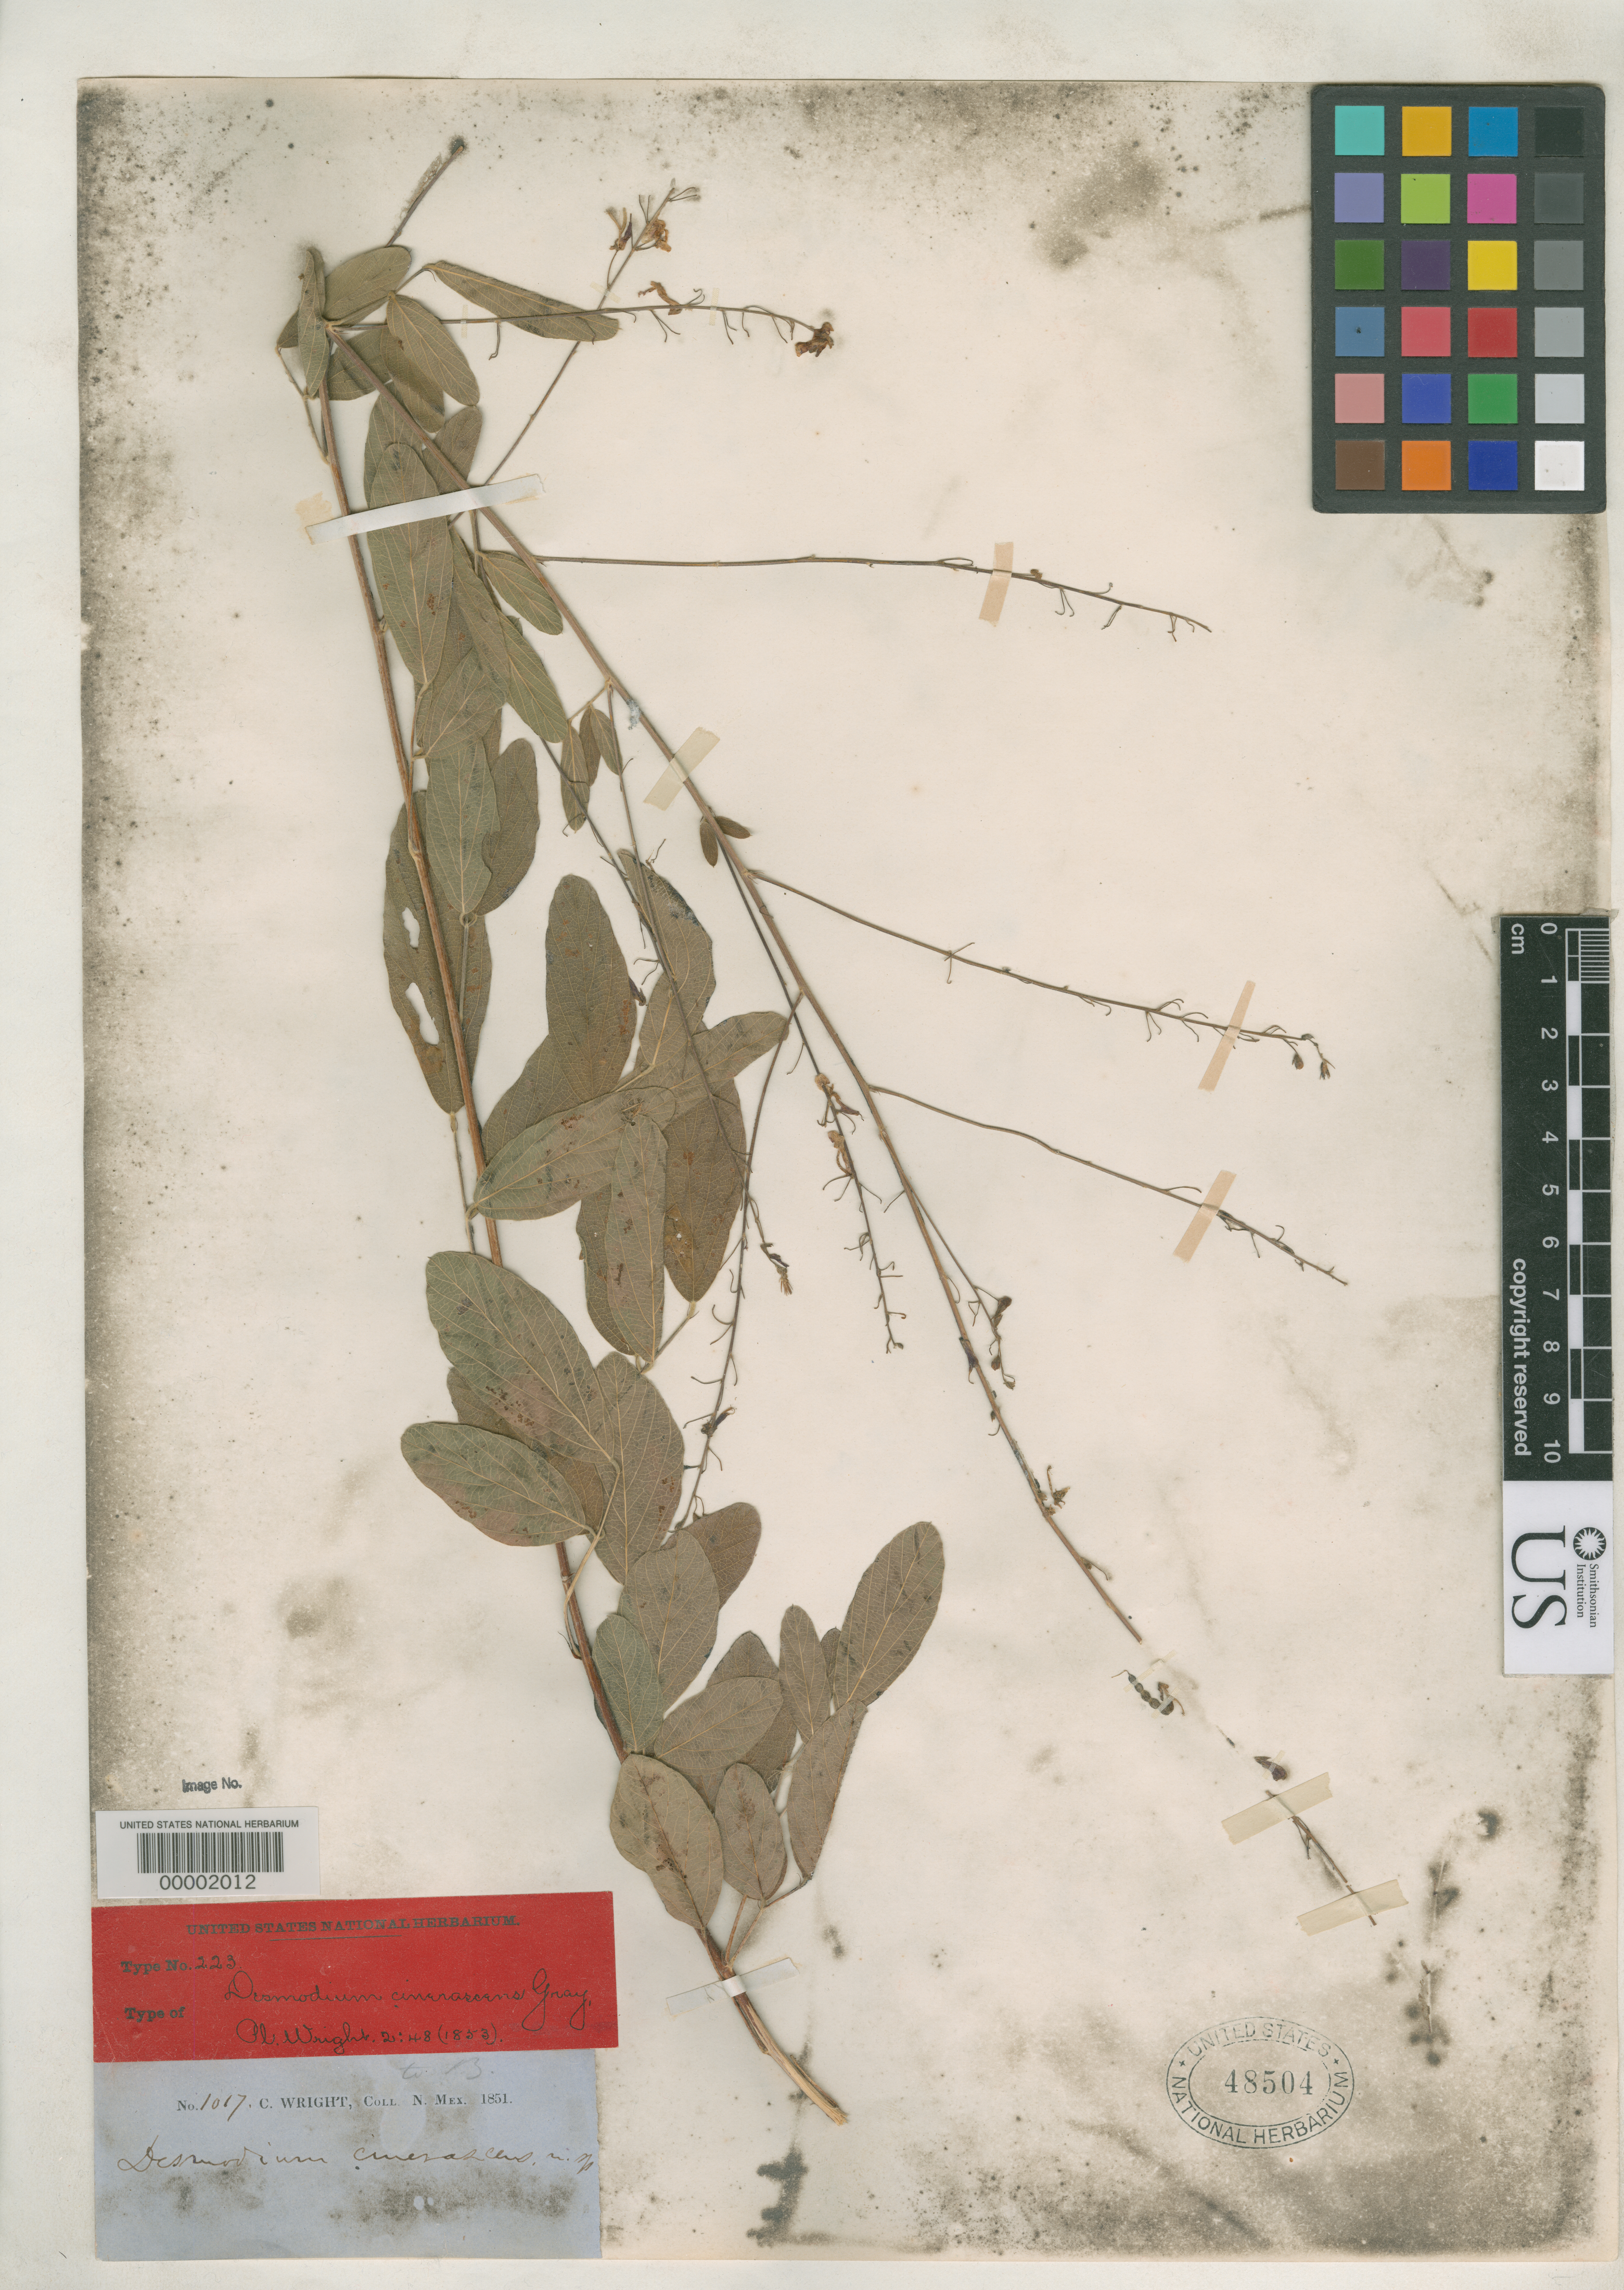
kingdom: Plantae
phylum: Tracheophyta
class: Magnoliopsida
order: Fabales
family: Fabaceae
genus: Desmodium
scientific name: Desmodium cinerascens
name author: A. Gray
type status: Type Collection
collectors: C. Wright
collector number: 1017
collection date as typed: Sep 1851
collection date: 1851-09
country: Mexico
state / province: Sonora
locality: Between Barbocomori and Santa Cruz.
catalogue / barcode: US 48504